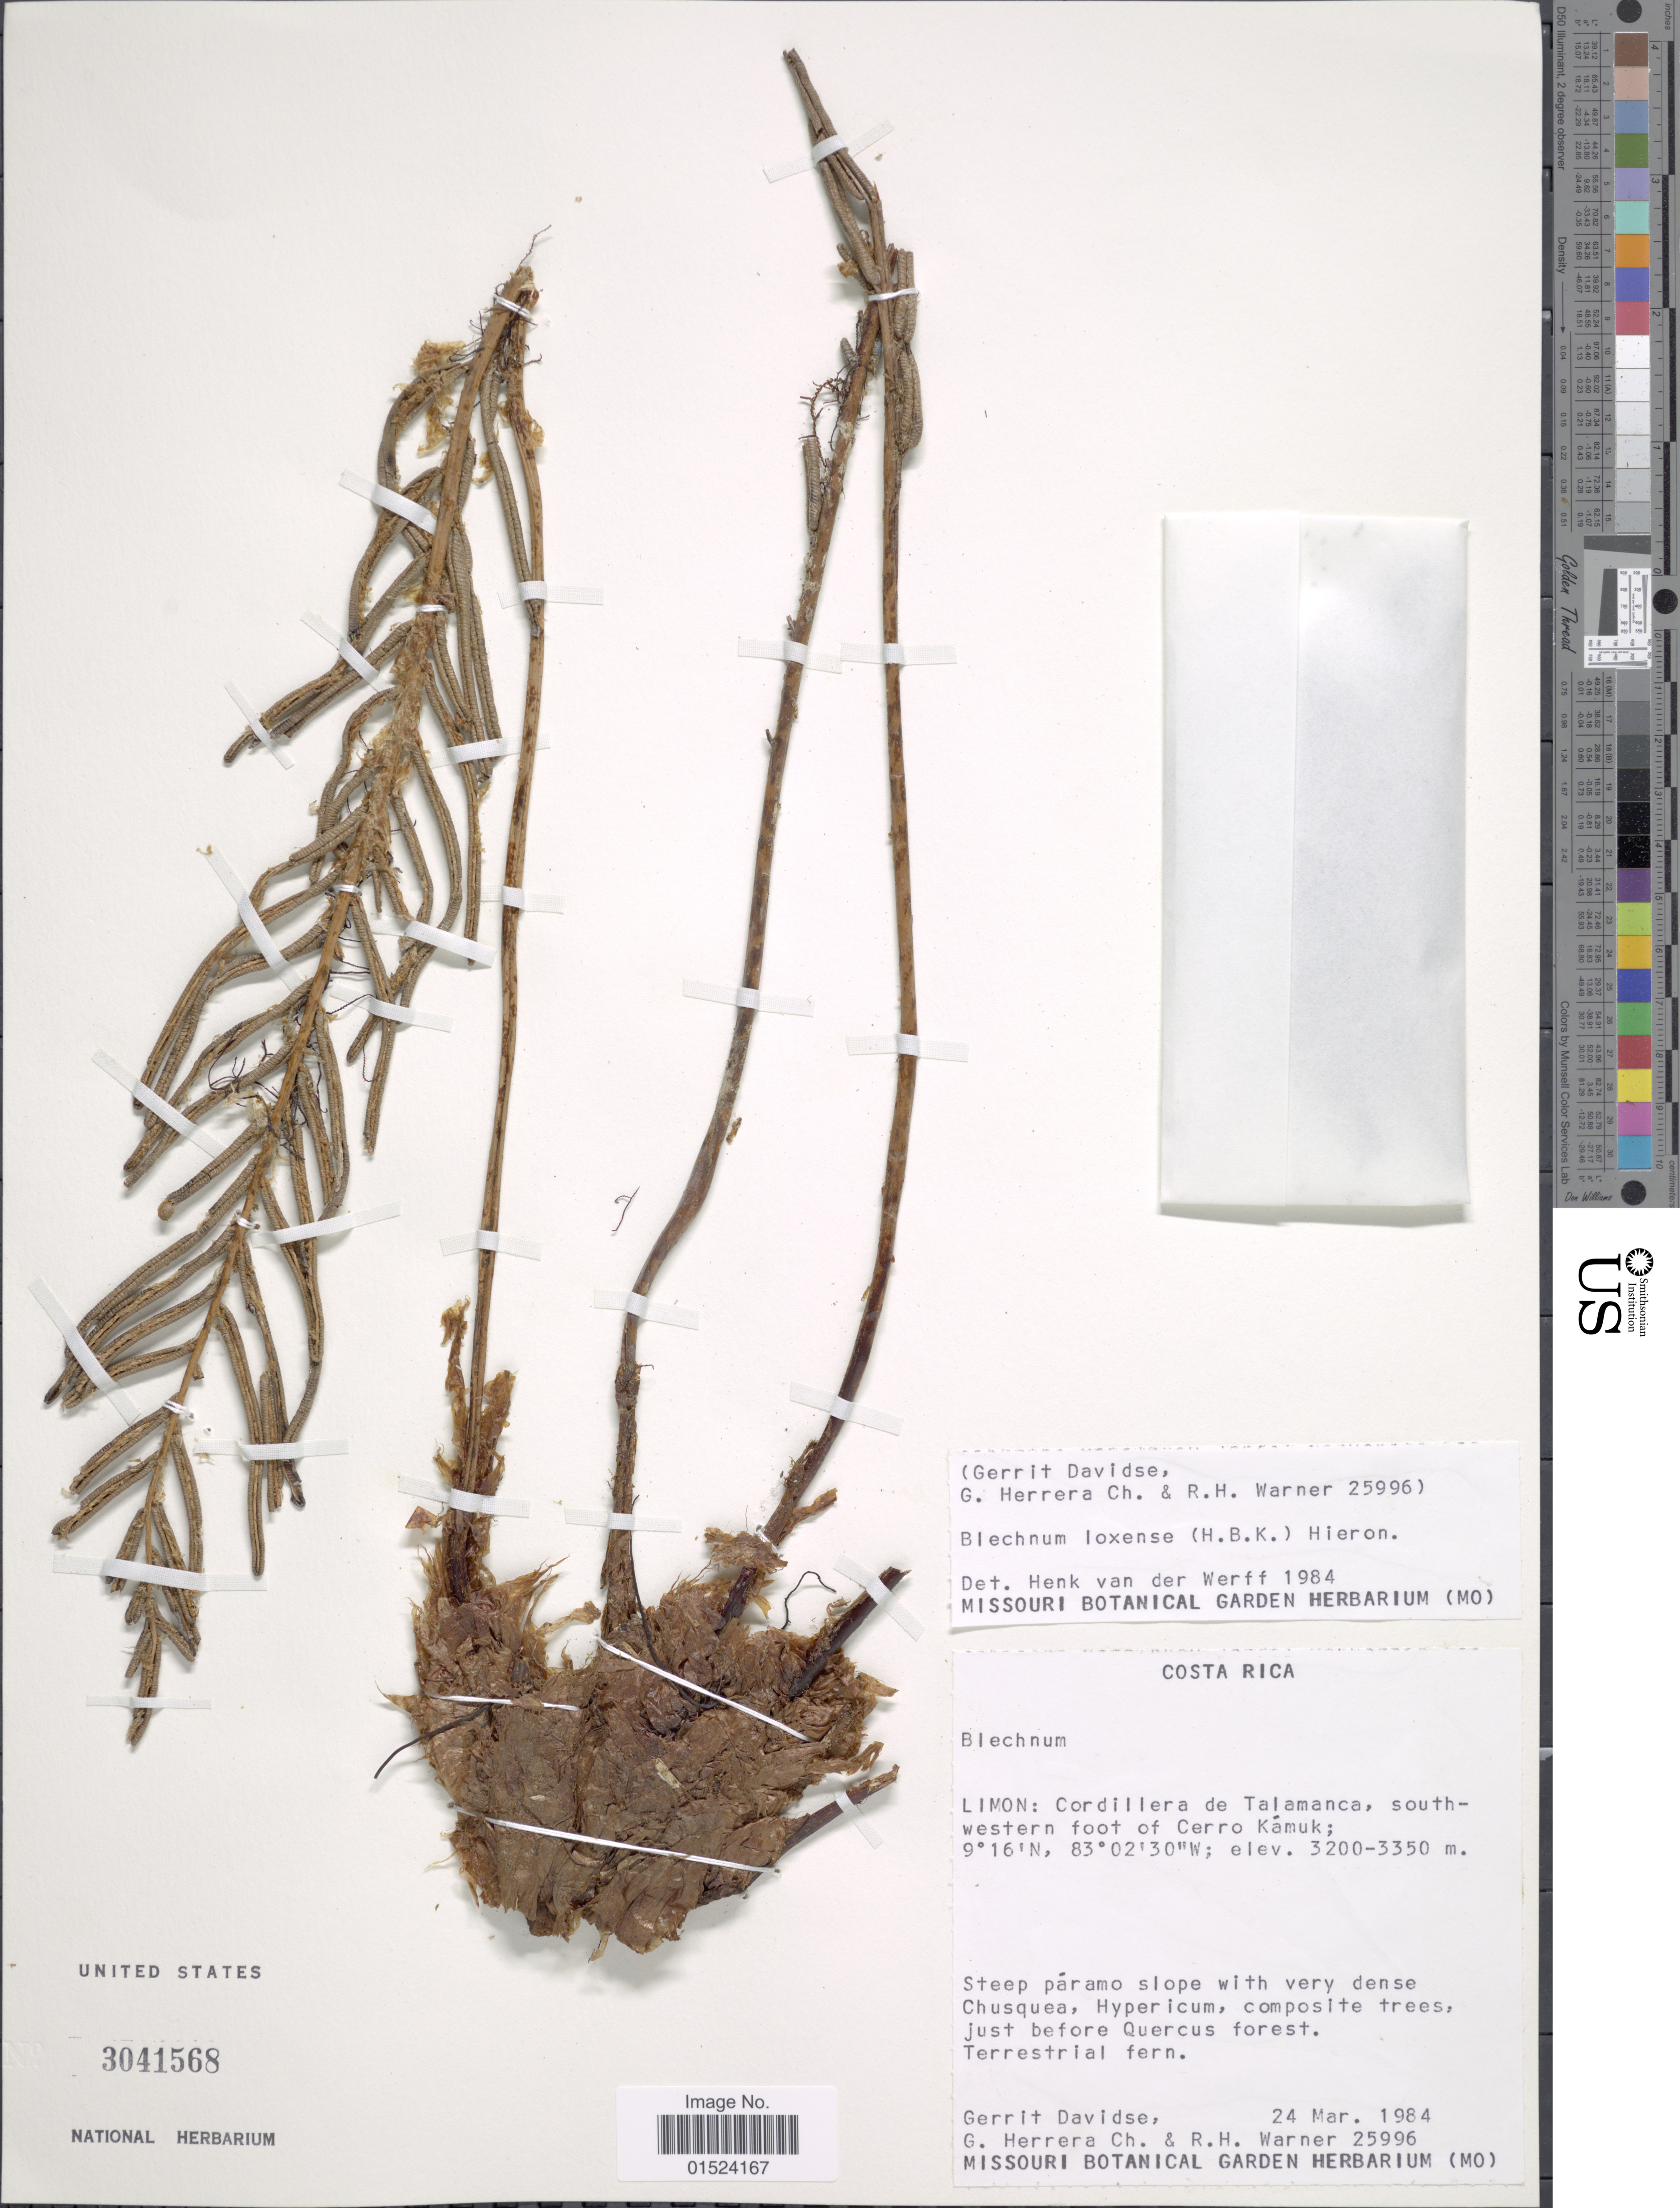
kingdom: Plantae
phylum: Tracheophyta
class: Polypodiopsida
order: Polypodiales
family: Blechnaceae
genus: Blechnum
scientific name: Blechnum loxense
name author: (Kunth) Hook. ex Salomon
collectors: G. Davidse, G. Herrera Ch. & R. H. Warner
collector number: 25996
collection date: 1984-03-24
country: Costa Rica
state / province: Limón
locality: Cordillera de Talamanca, southwestern foot of Cerro Kámuk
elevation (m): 3200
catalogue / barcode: US 3041568